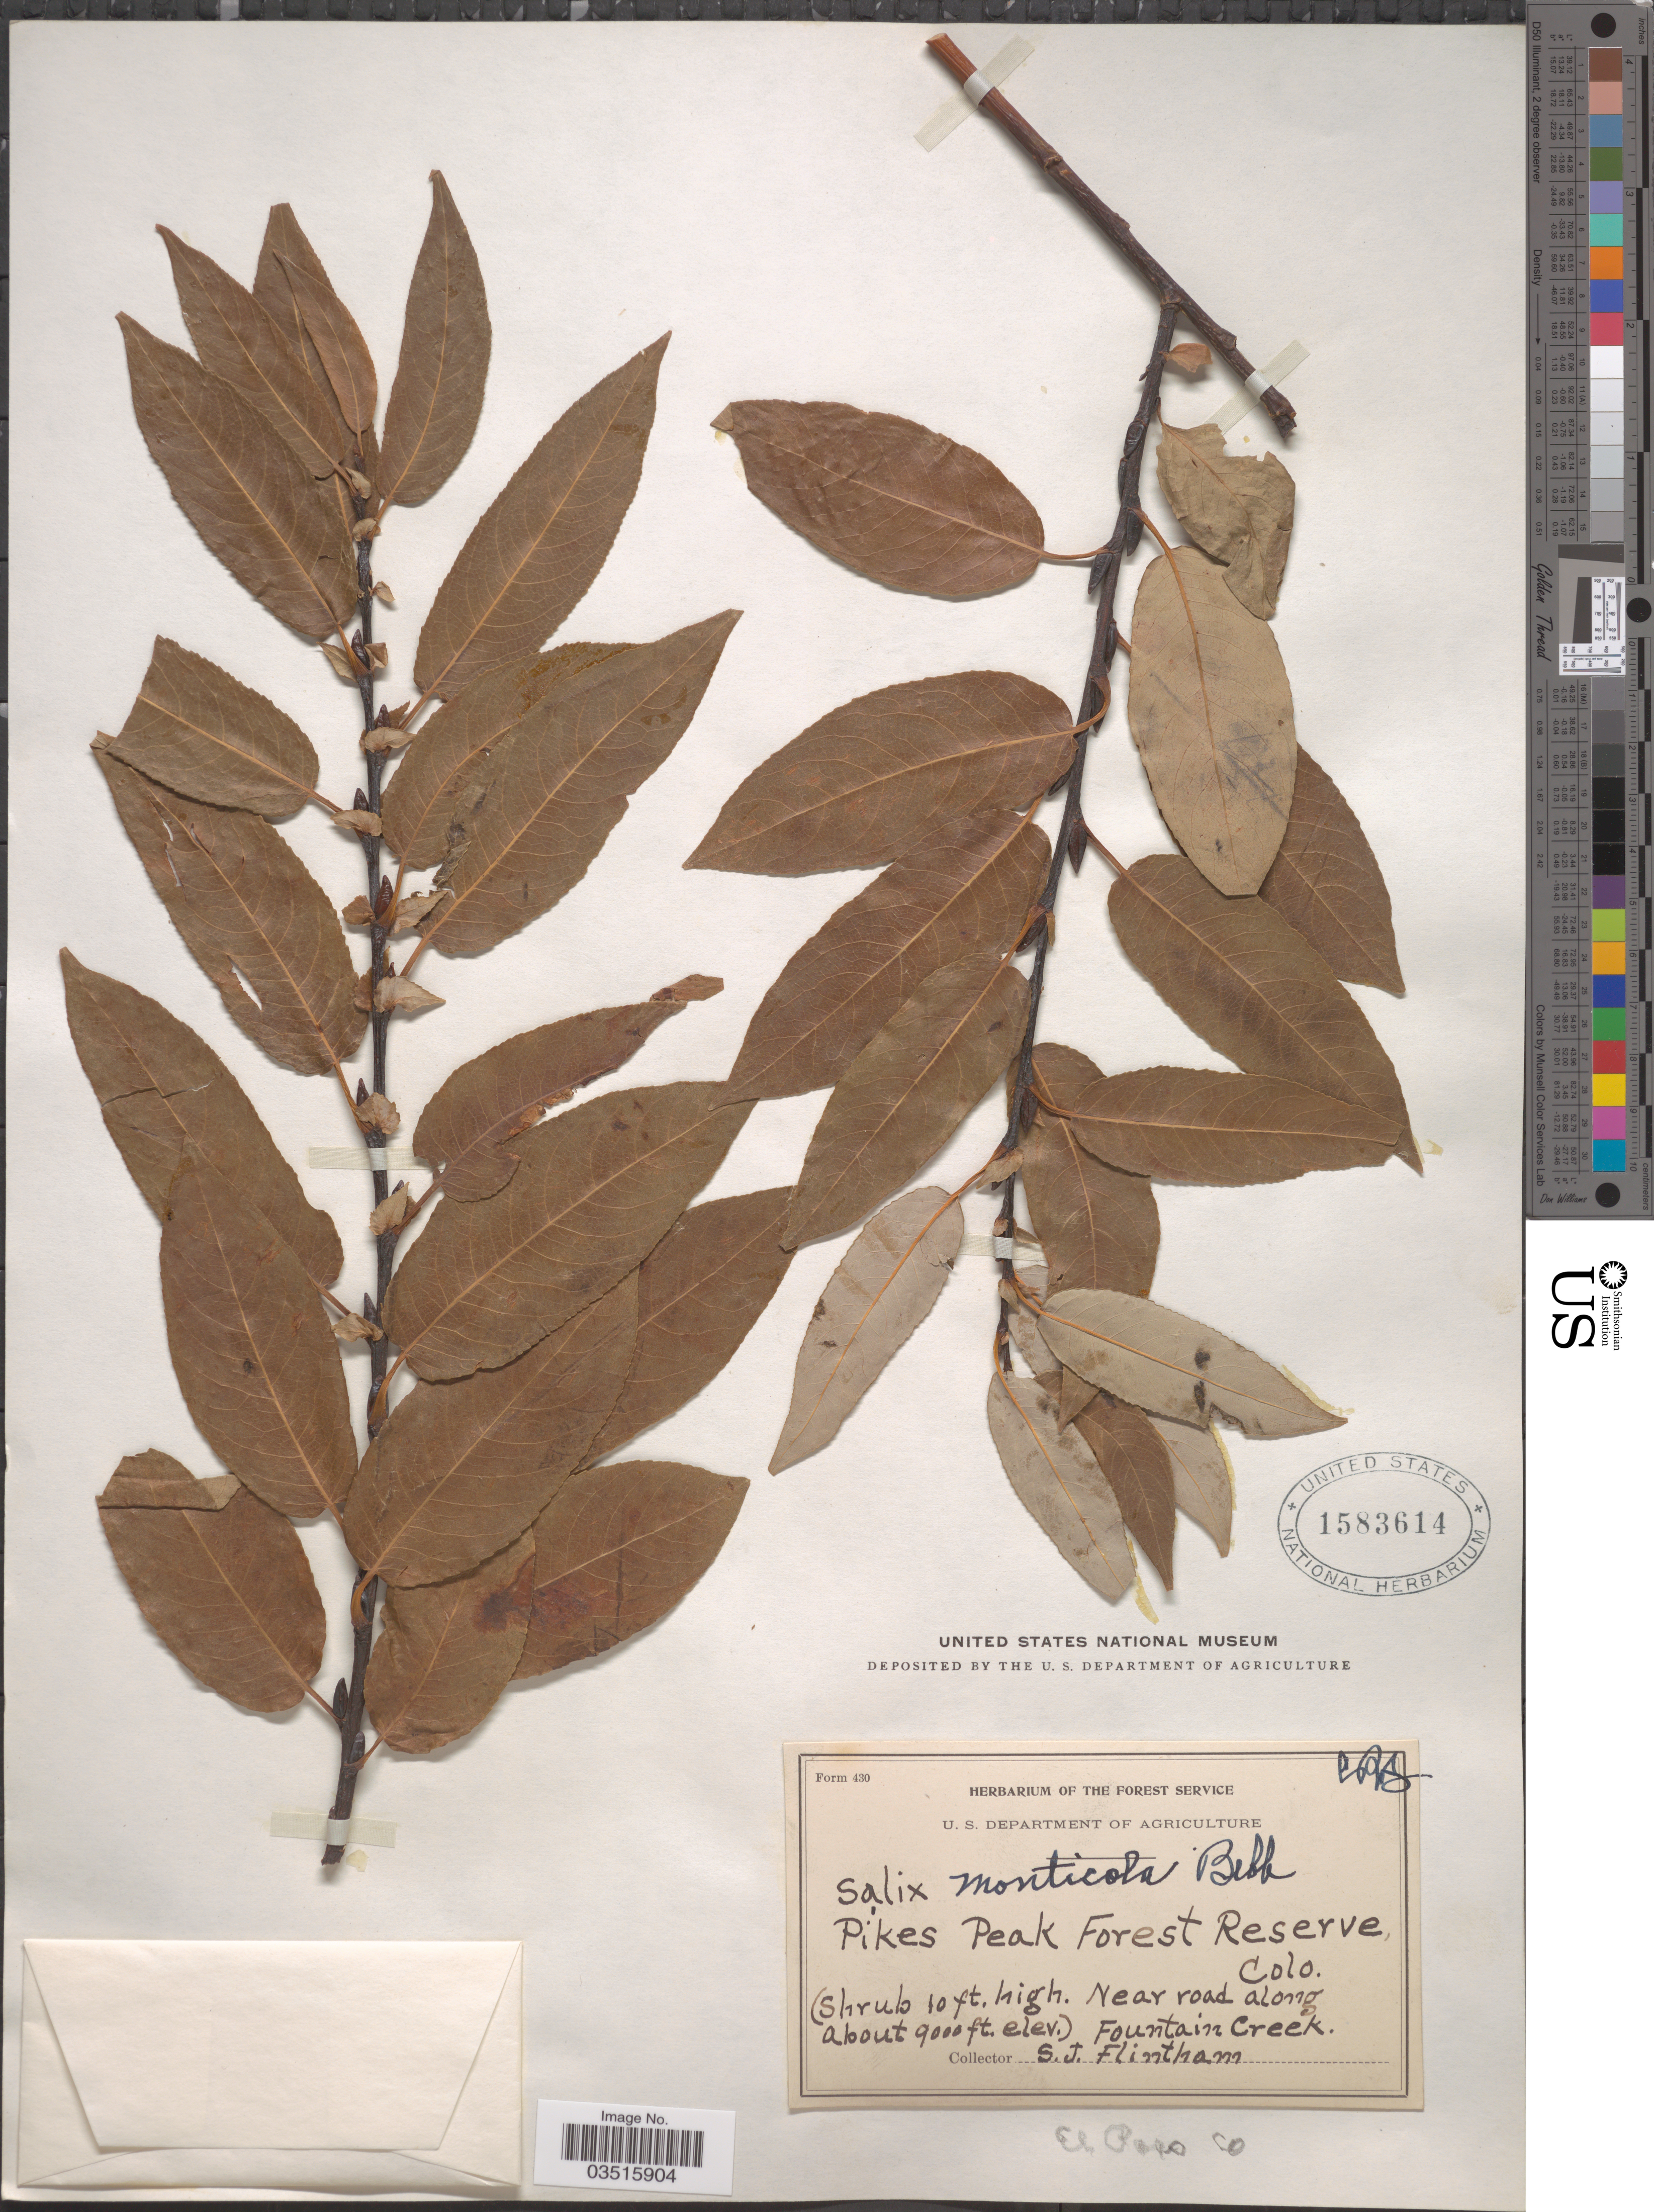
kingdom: Plantae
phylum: Tracheophyta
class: Magnoliopsida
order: Malpighiales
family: Salicaceae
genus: Salix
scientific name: Salix monticola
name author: Bebb.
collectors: S. Flintham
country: United States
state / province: Colorado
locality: Pikes Peak Forest Reserve. Near road along Fountain Creek. El Paso Co.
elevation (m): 2743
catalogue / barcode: US 1583614